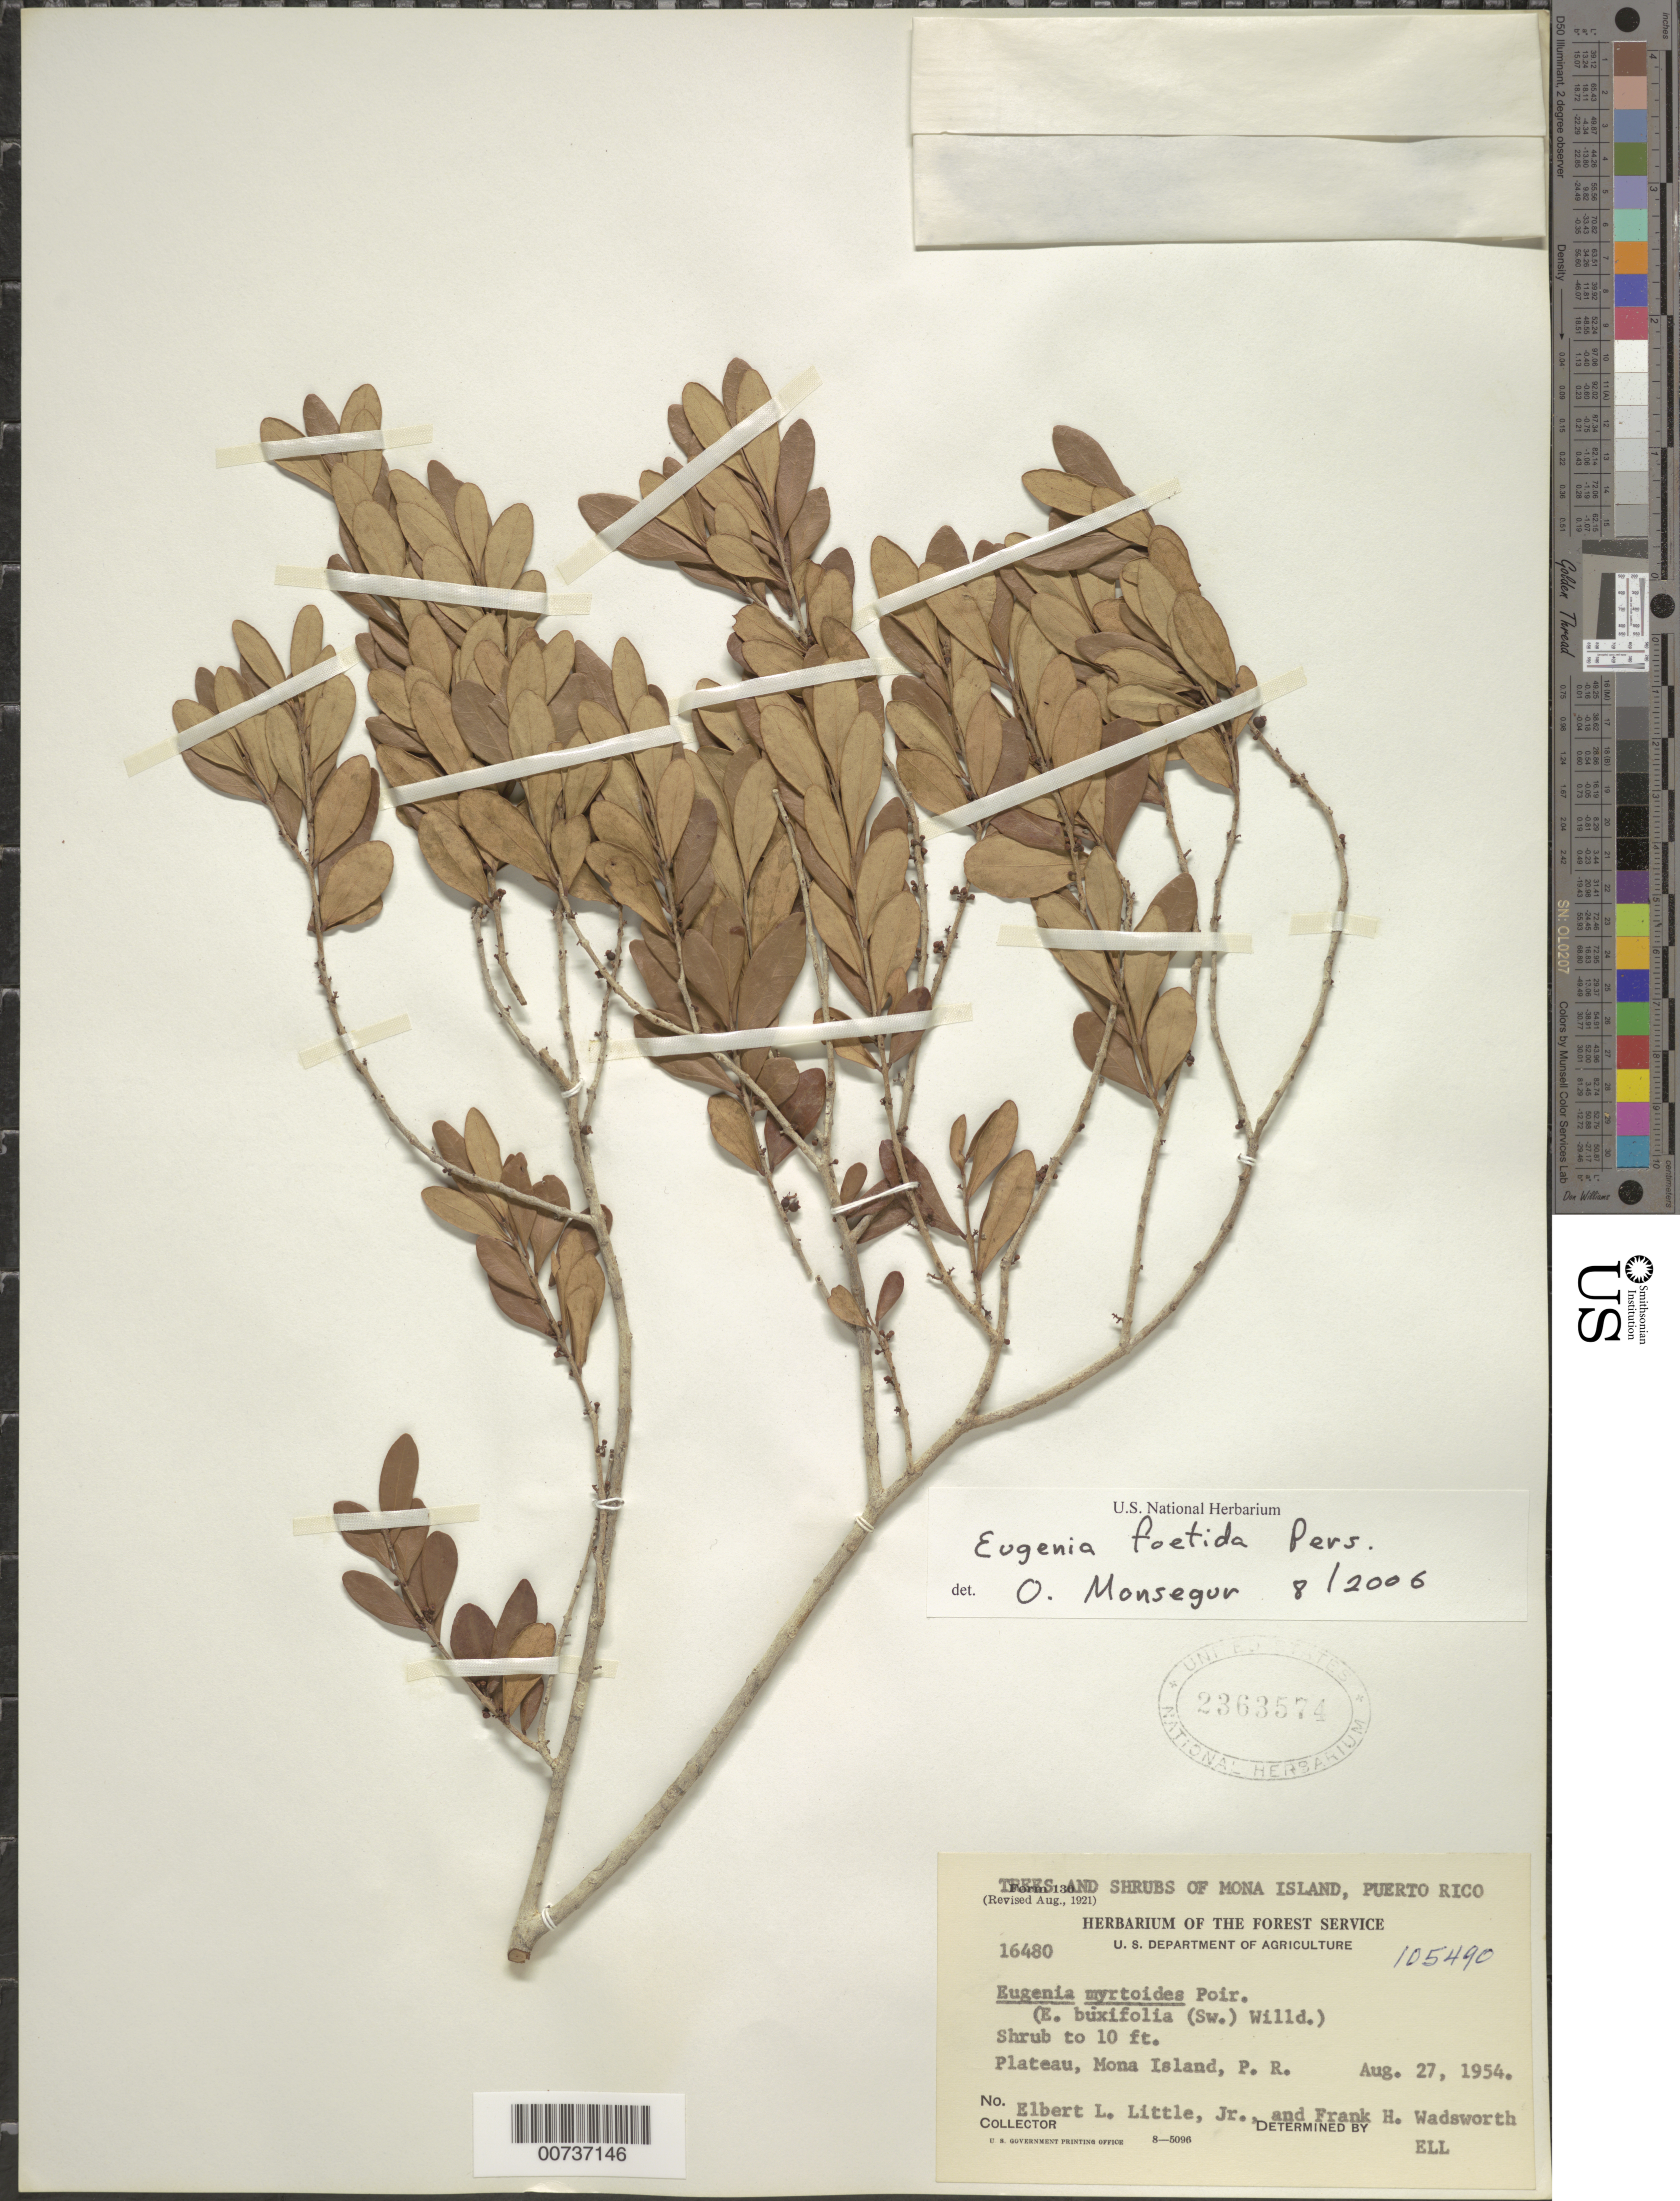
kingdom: Plantae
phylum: Tracheophyta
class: Magnoliopsida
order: Myrtales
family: Myrtaceae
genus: Eugenia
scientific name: Eugenia monticola var. monticola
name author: (Sw.) DC.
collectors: E. L. Little & F. Wadsworth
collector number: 16480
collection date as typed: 27 Aug 1954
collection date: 1954-08-27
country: Puerto Rico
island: Mona I.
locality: Plateau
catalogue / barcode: US 2363574